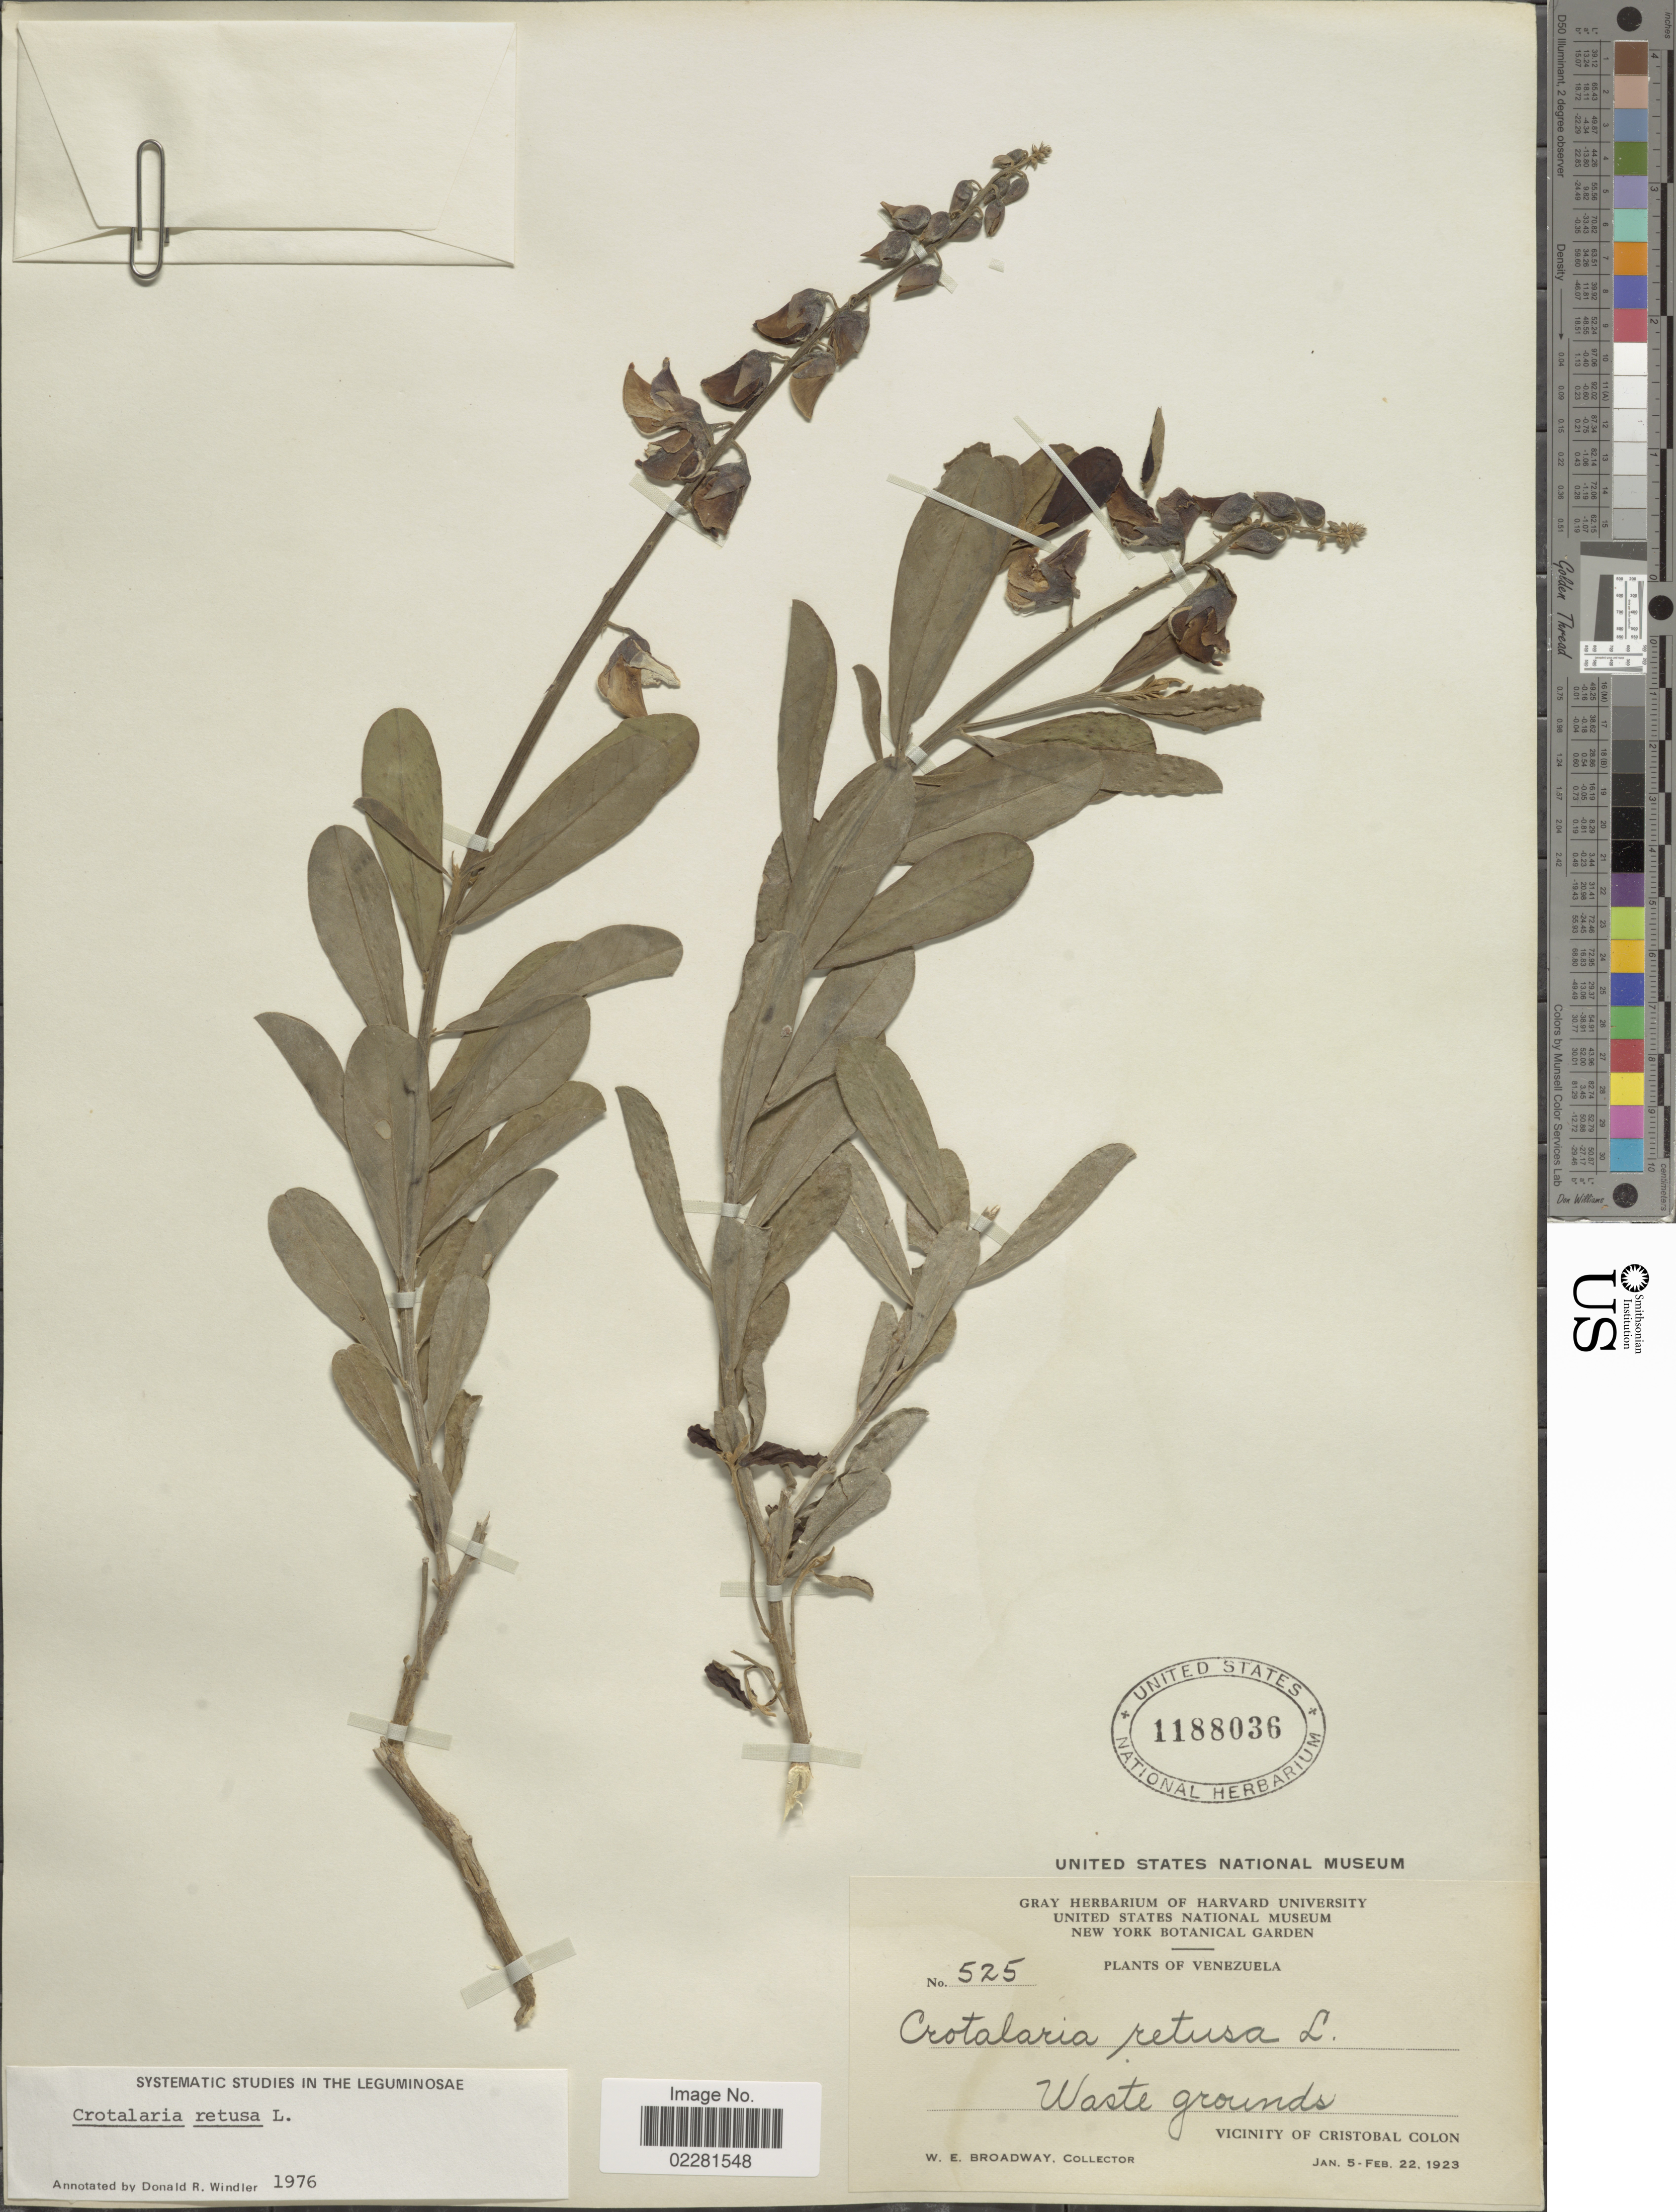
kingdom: Plantae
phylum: Tracheophyta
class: Magnoliopsida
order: Fabales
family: Fabaceae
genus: Crotalaria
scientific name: Crotalaria retusa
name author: L.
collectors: W. E. Broadway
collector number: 525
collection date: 1923-01-05/1923-02-22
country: Venezuela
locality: Vicinity of Cristobal Colon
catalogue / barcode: US 1188036